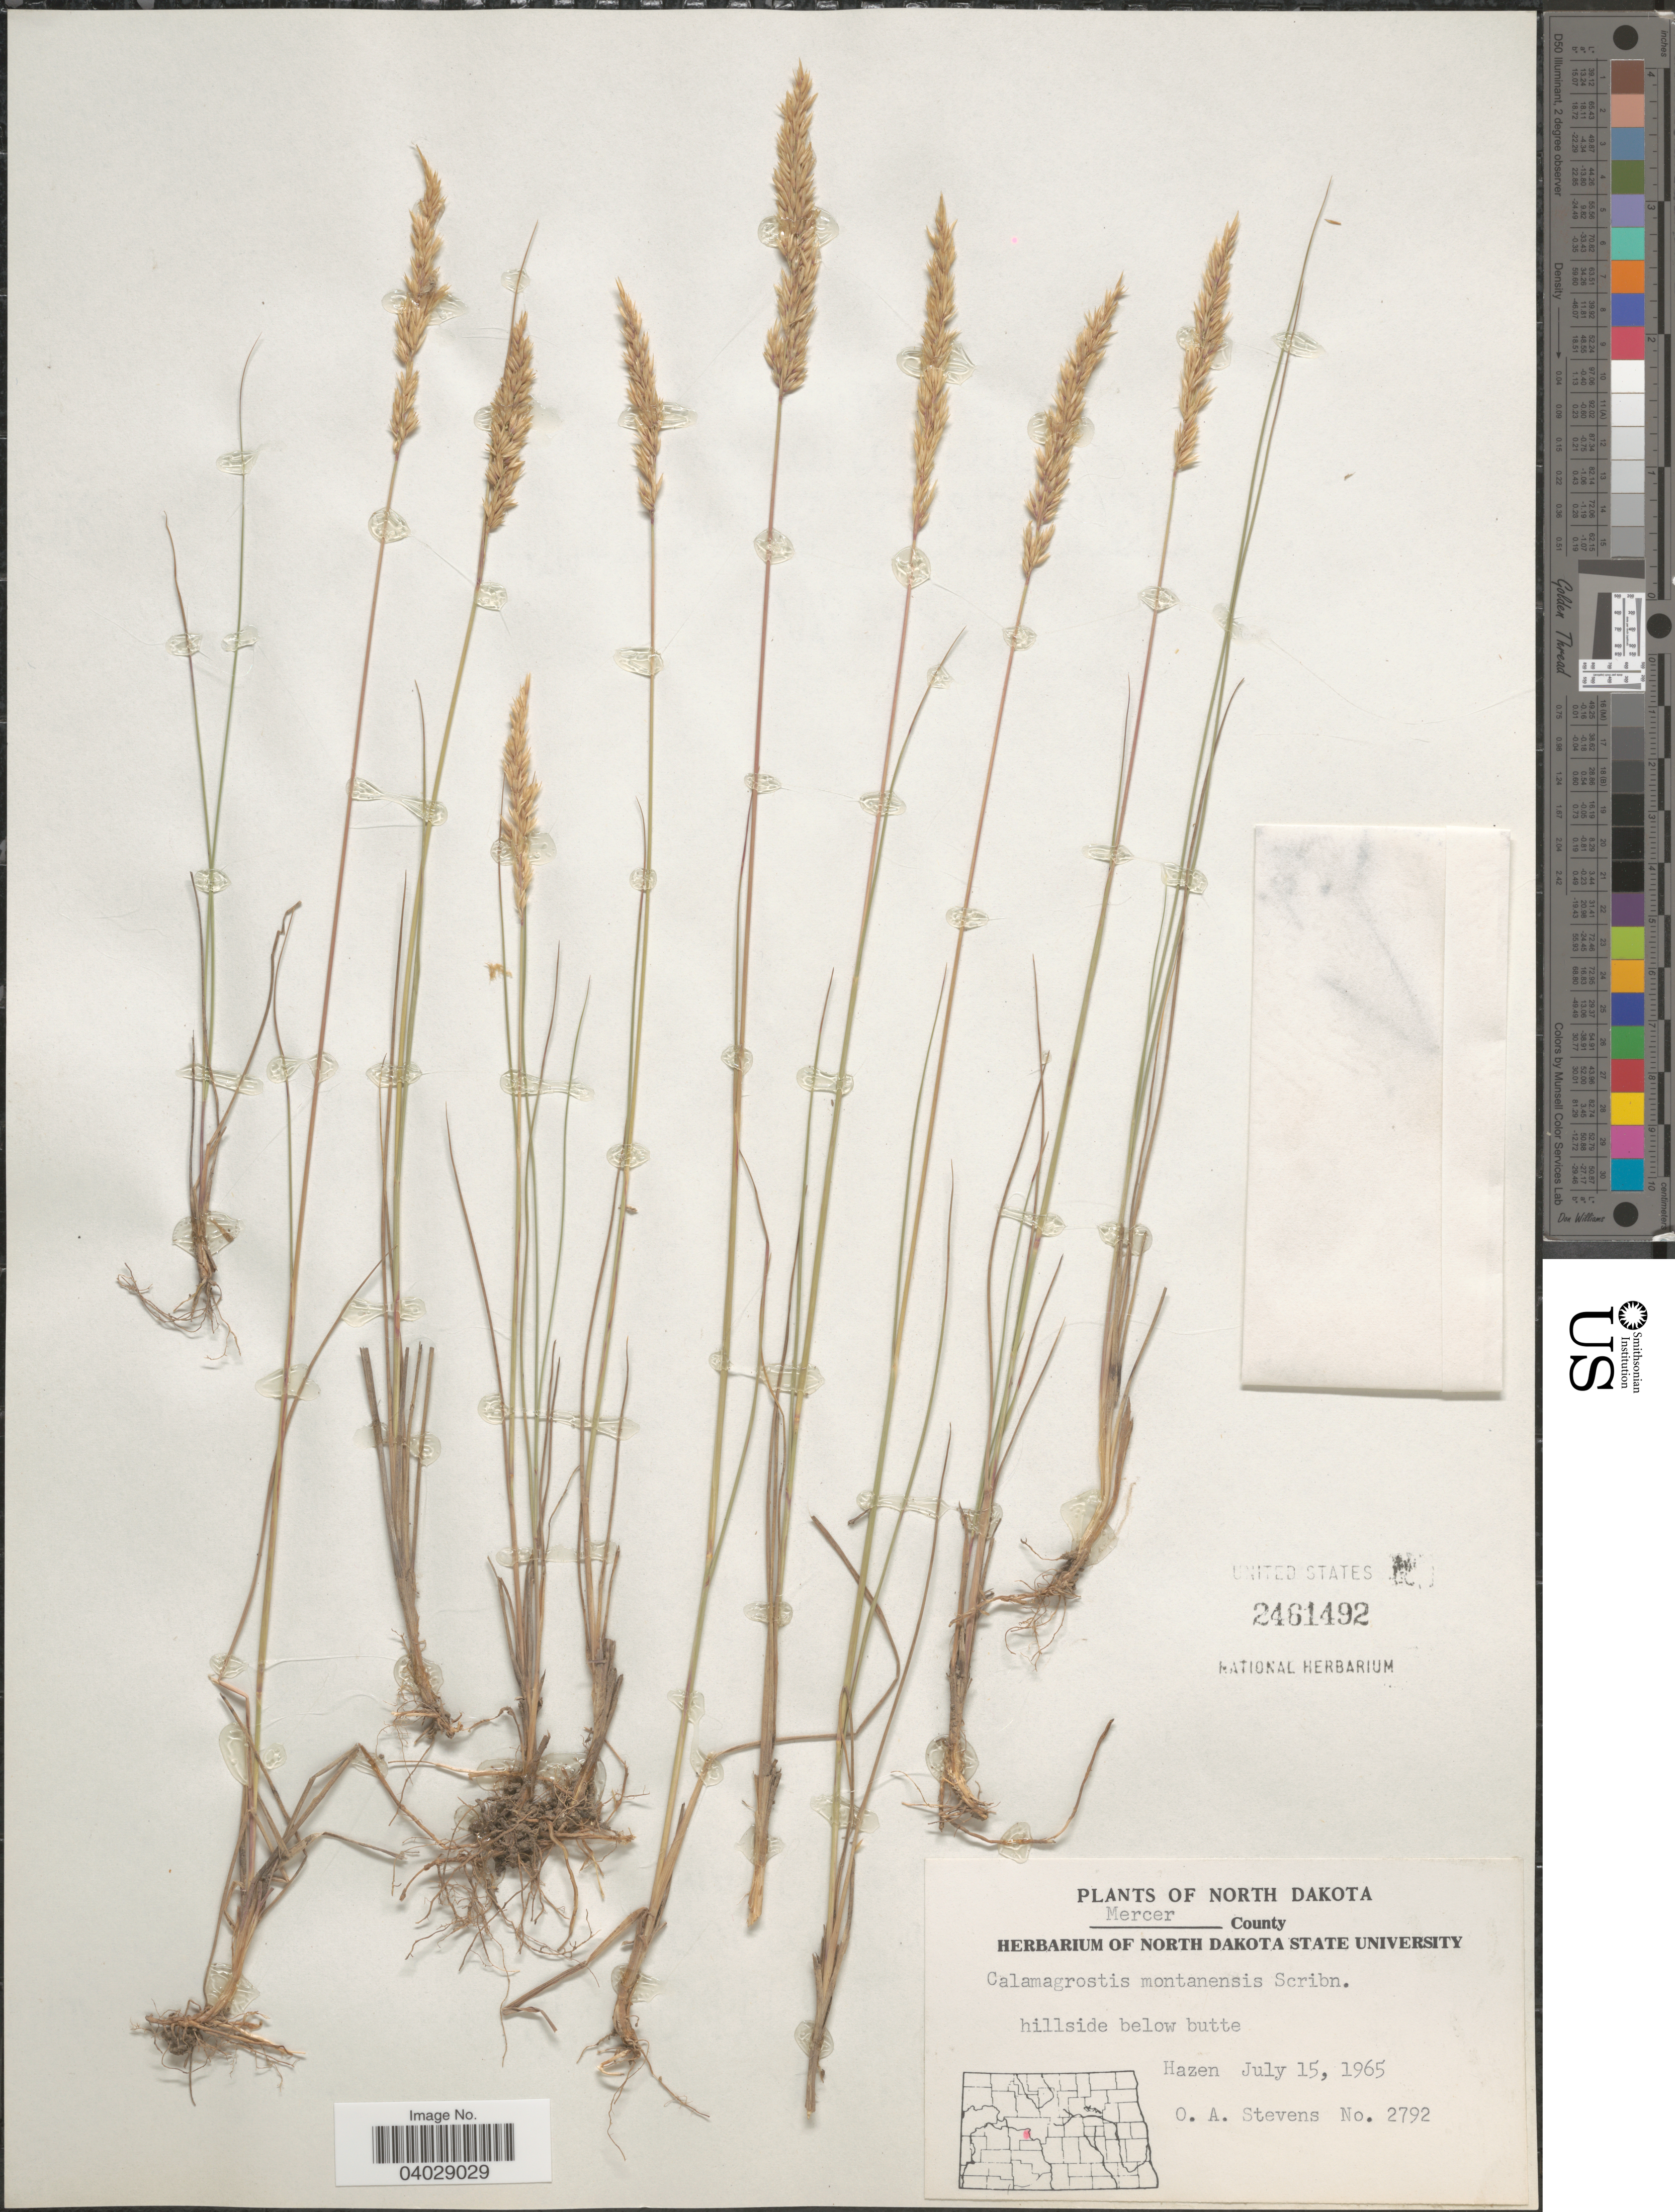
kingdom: Plantae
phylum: Tracheophyta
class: Liliopsida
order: Poales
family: Poaceae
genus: Calamagrostis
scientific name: Calamagrostis montanensis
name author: Scribn. ex Vasey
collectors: O. A. Stevens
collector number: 2792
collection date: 1965-07-15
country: United States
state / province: North Dakota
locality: Mercer County. Hillside below butte Hazen.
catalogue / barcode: US 2461492